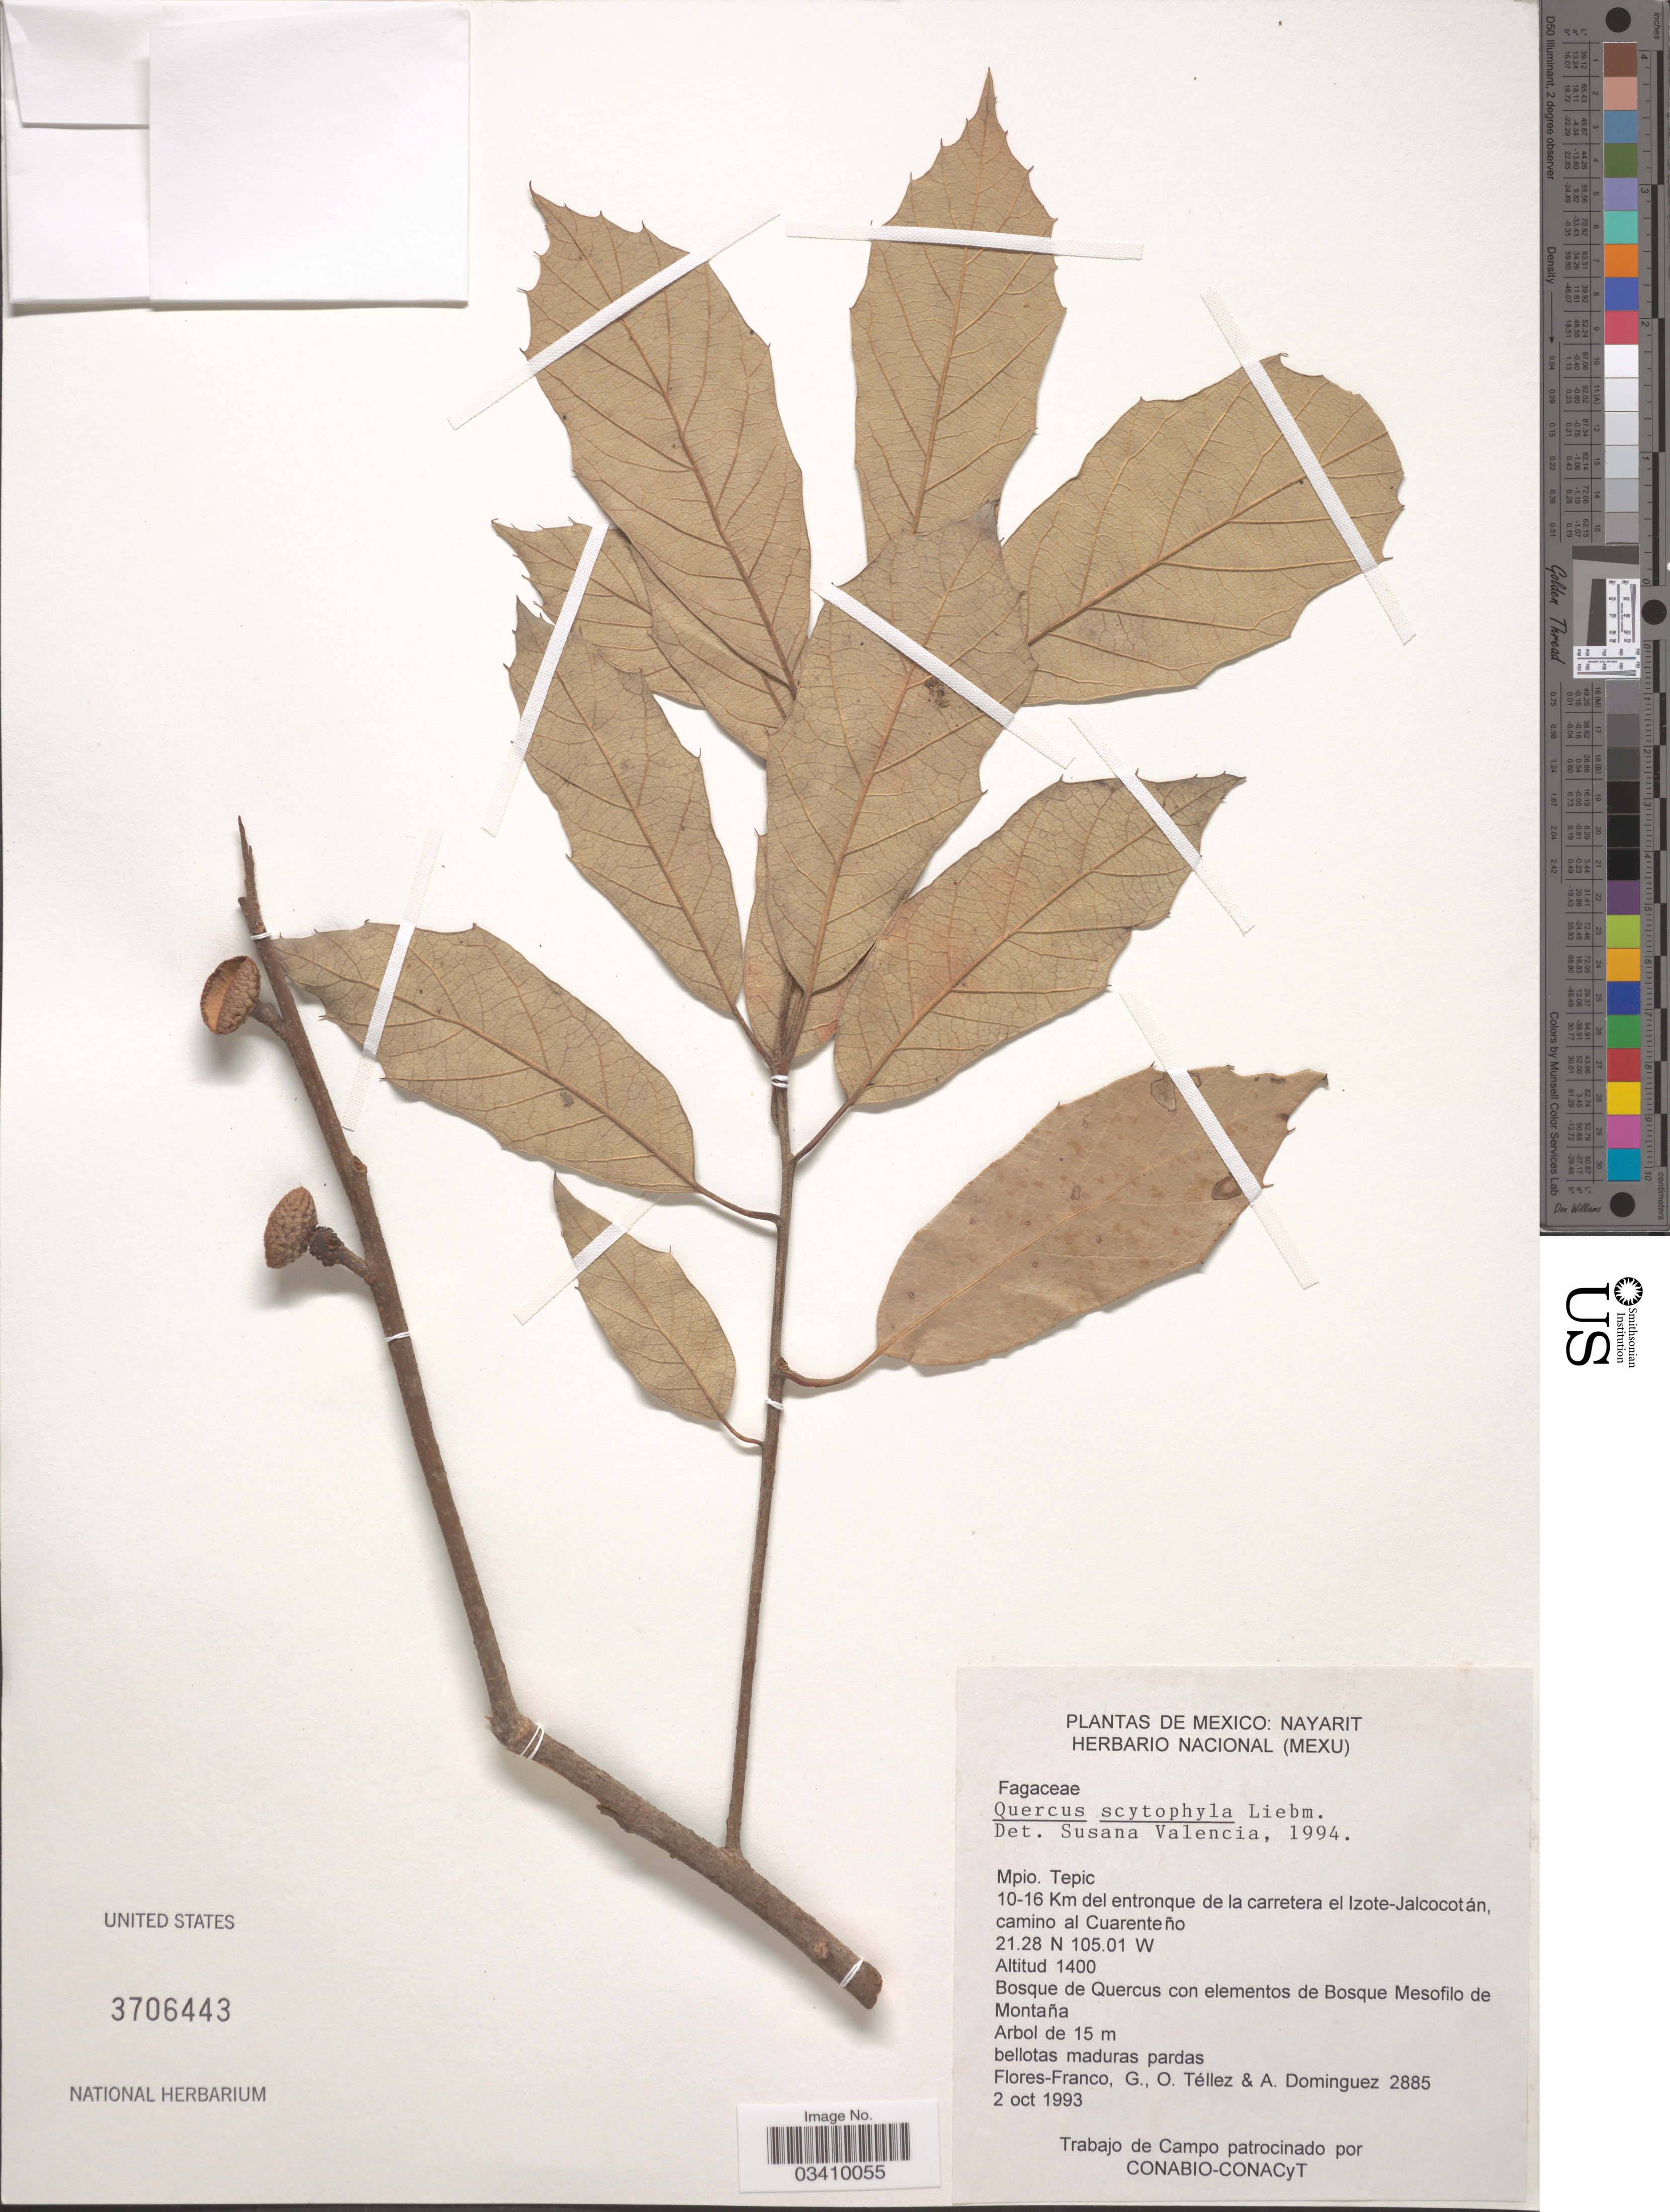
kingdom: Plantae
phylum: Tracheophyta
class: Magnoliopsida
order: Fagales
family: Fagaceae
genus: Quercus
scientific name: Quercus scytophylla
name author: Liebm.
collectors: G. Flores F., O. Tellez & A. Dominguez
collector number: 2885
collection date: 1993-10-02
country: Mexico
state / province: Nayarit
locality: Mpio. Tepic, 10-16 Km del entronque de la carretera el Izote-Jalcocotán, camino al Cuarenteño.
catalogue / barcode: US 3706443